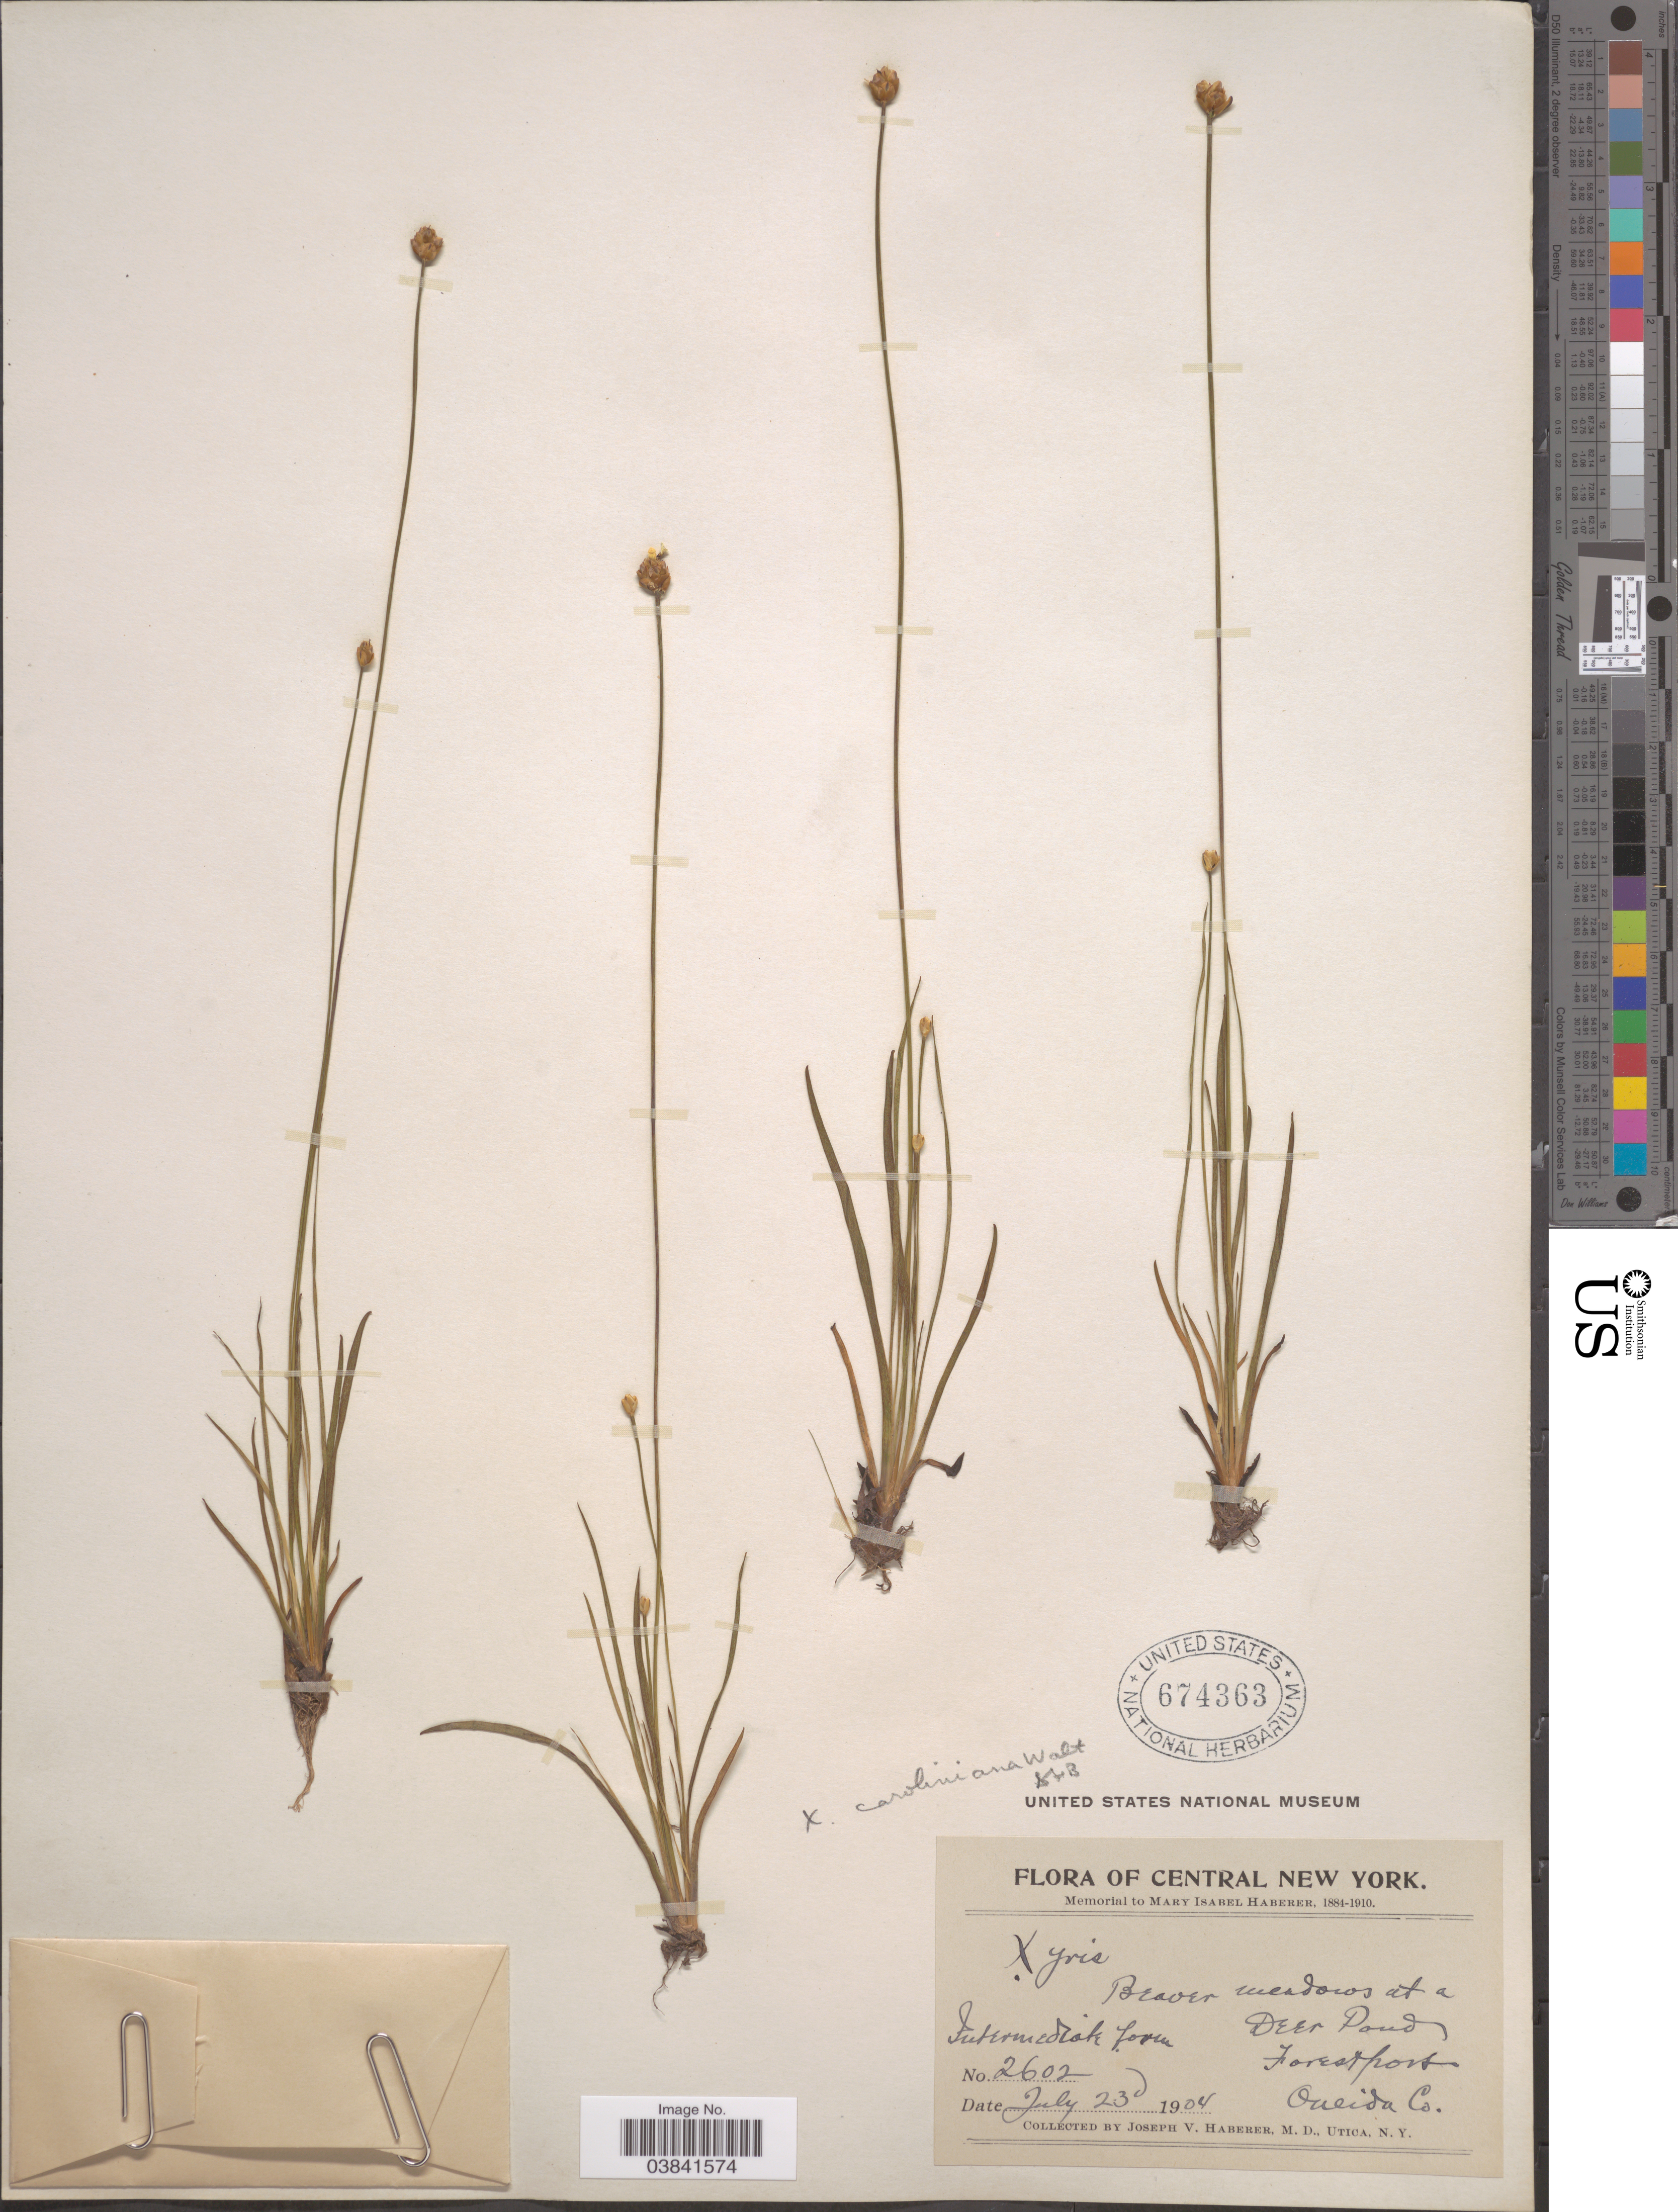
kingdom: Plantae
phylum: Tracheophyta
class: Liliopsida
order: Poales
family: Xyridaceae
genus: Xyris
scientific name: Xyris difformis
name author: Chapm.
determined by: Strong, Mark T., (BOT), Smithsonian Institution - National Museum of Natural History (UNITED STATES)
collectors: J. V. Haberer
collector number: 2602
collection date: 1904-07-23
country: United States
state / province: New York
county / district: Oneida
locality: Central New York. Beaver meadows at a Deer Pond. Forestport. Oneida Co.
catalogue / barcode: US 674363